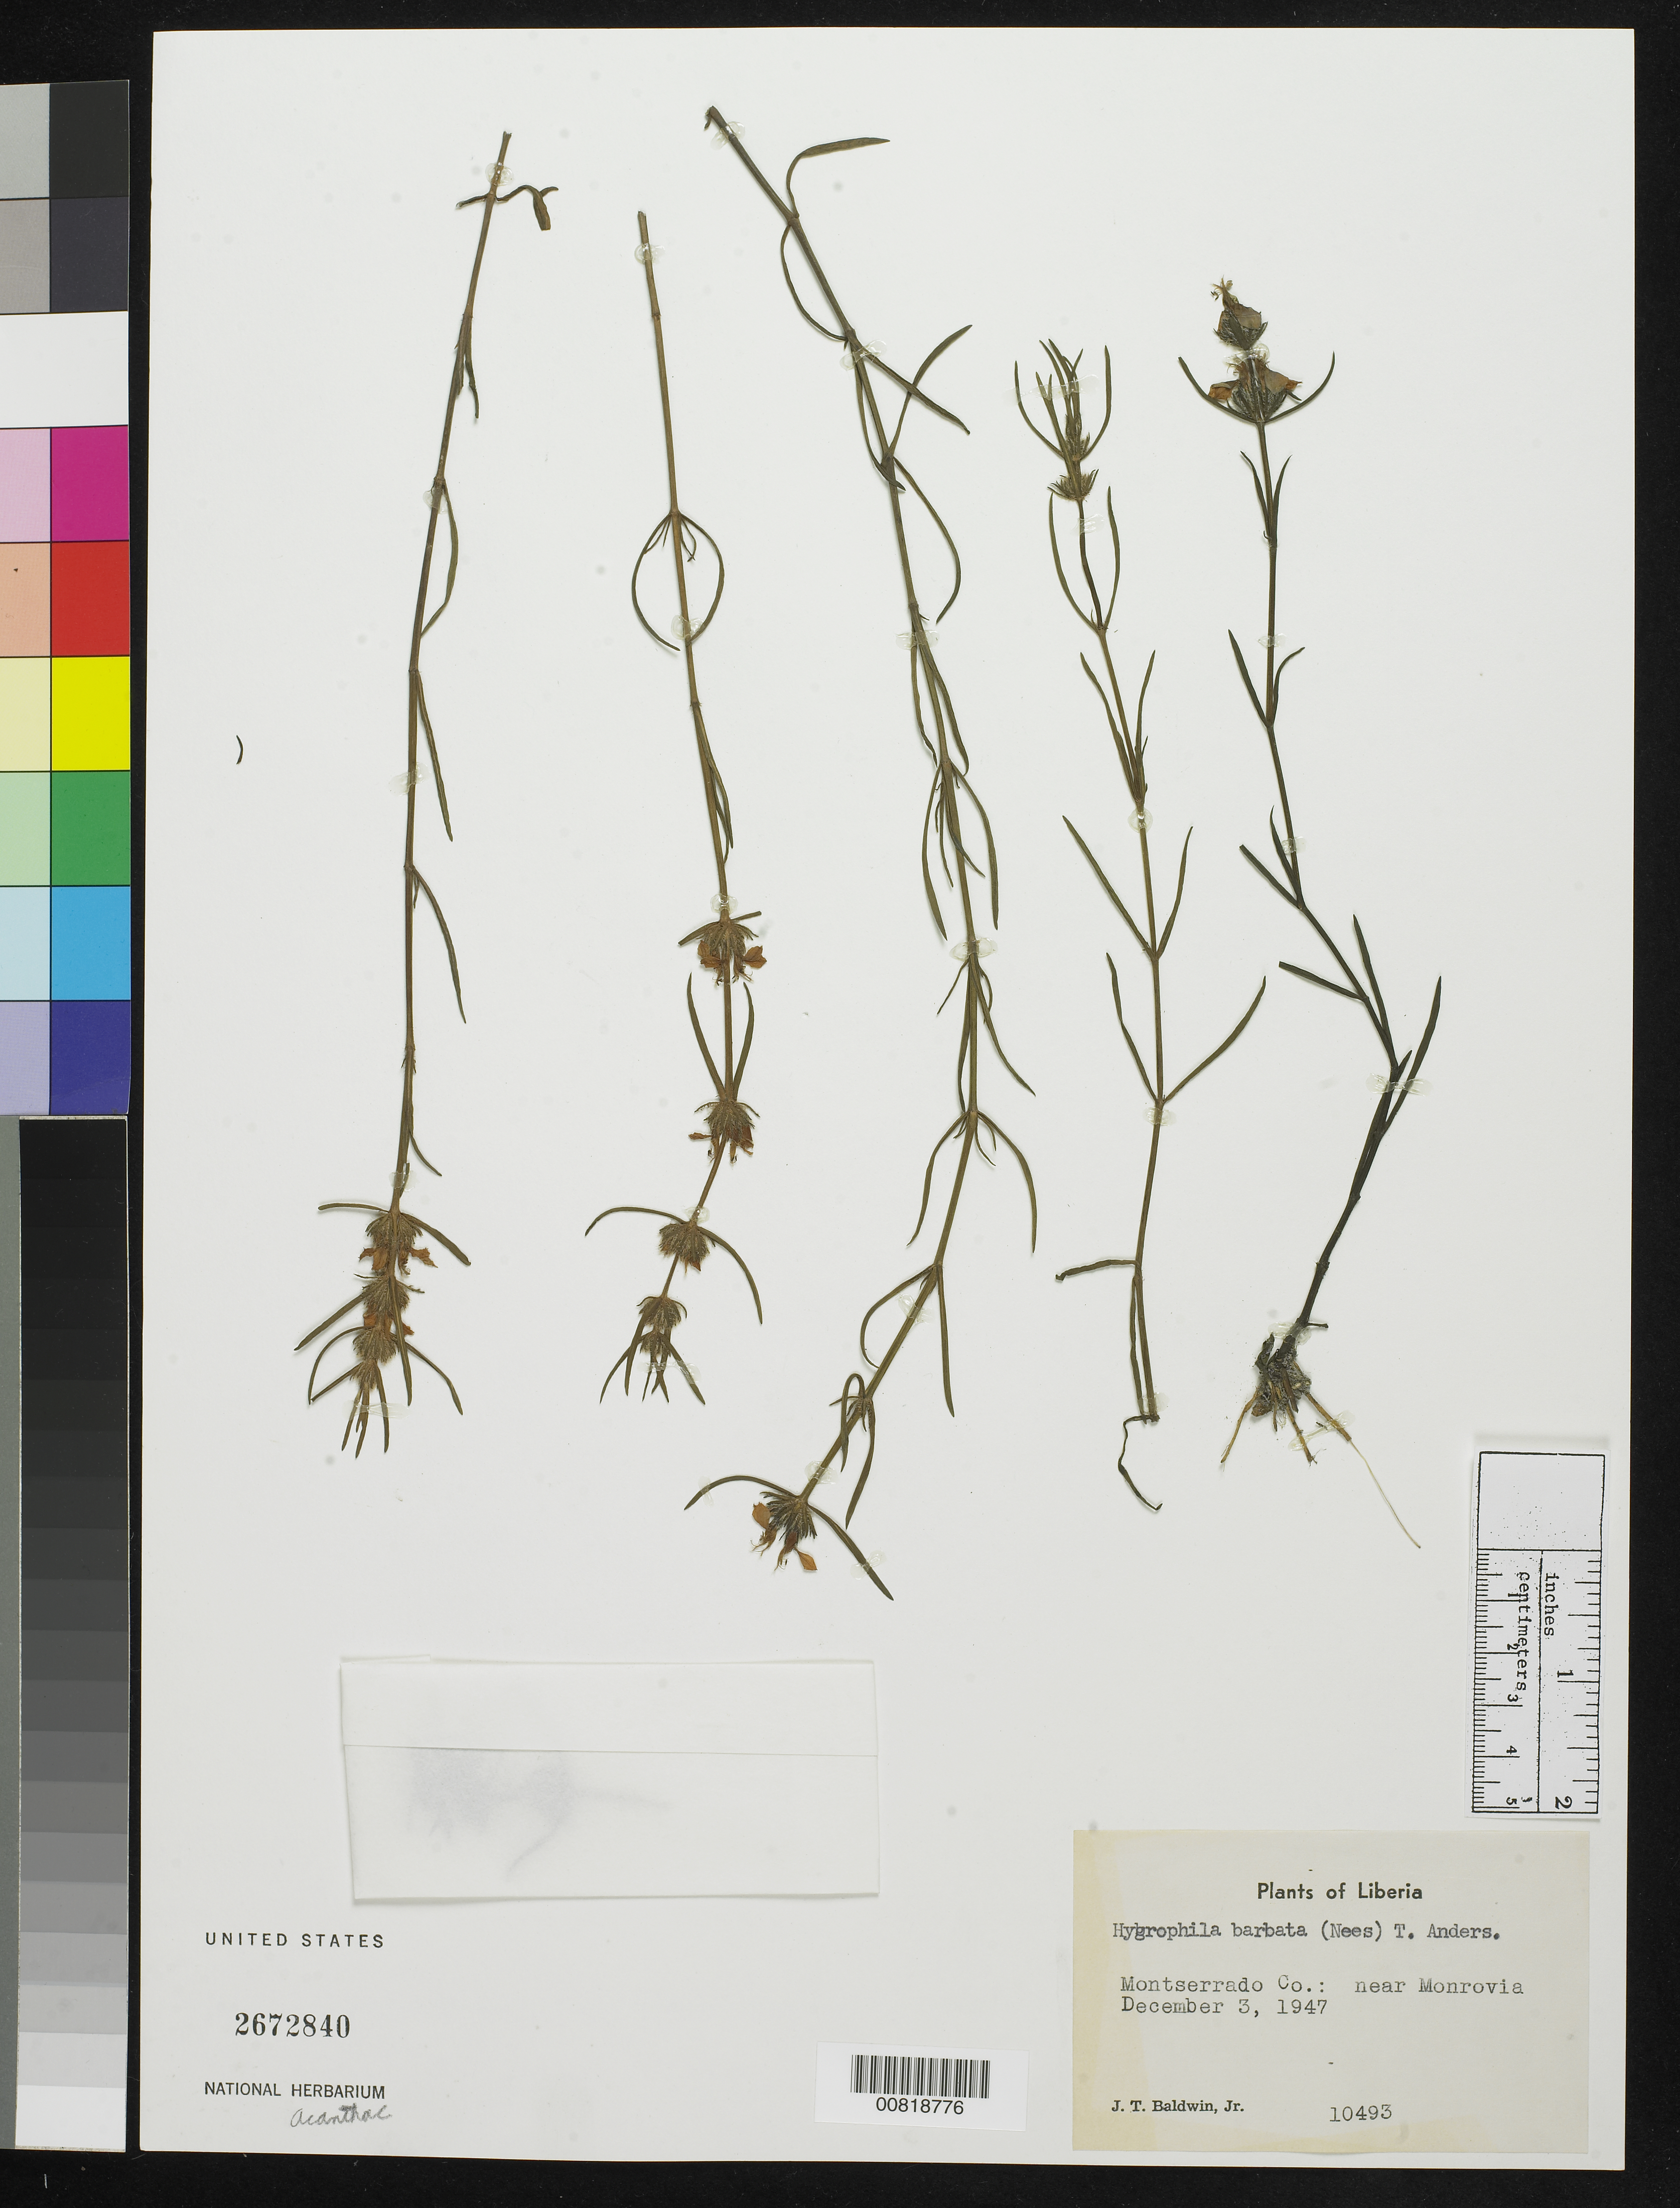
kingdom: Plantae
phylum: Tracheophyta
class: Magnoliopsida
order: Lamiales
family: Acanthaceae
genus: Hygrophila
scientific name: Hygrophila barbata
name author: (Nees) Benth.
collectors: J. T. Baldwin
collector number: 10493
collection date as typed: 3 Dec 1947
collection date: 1947-12-03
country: Liberia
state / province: Montserrado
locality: Near Monrovia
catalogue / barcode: US 2672840